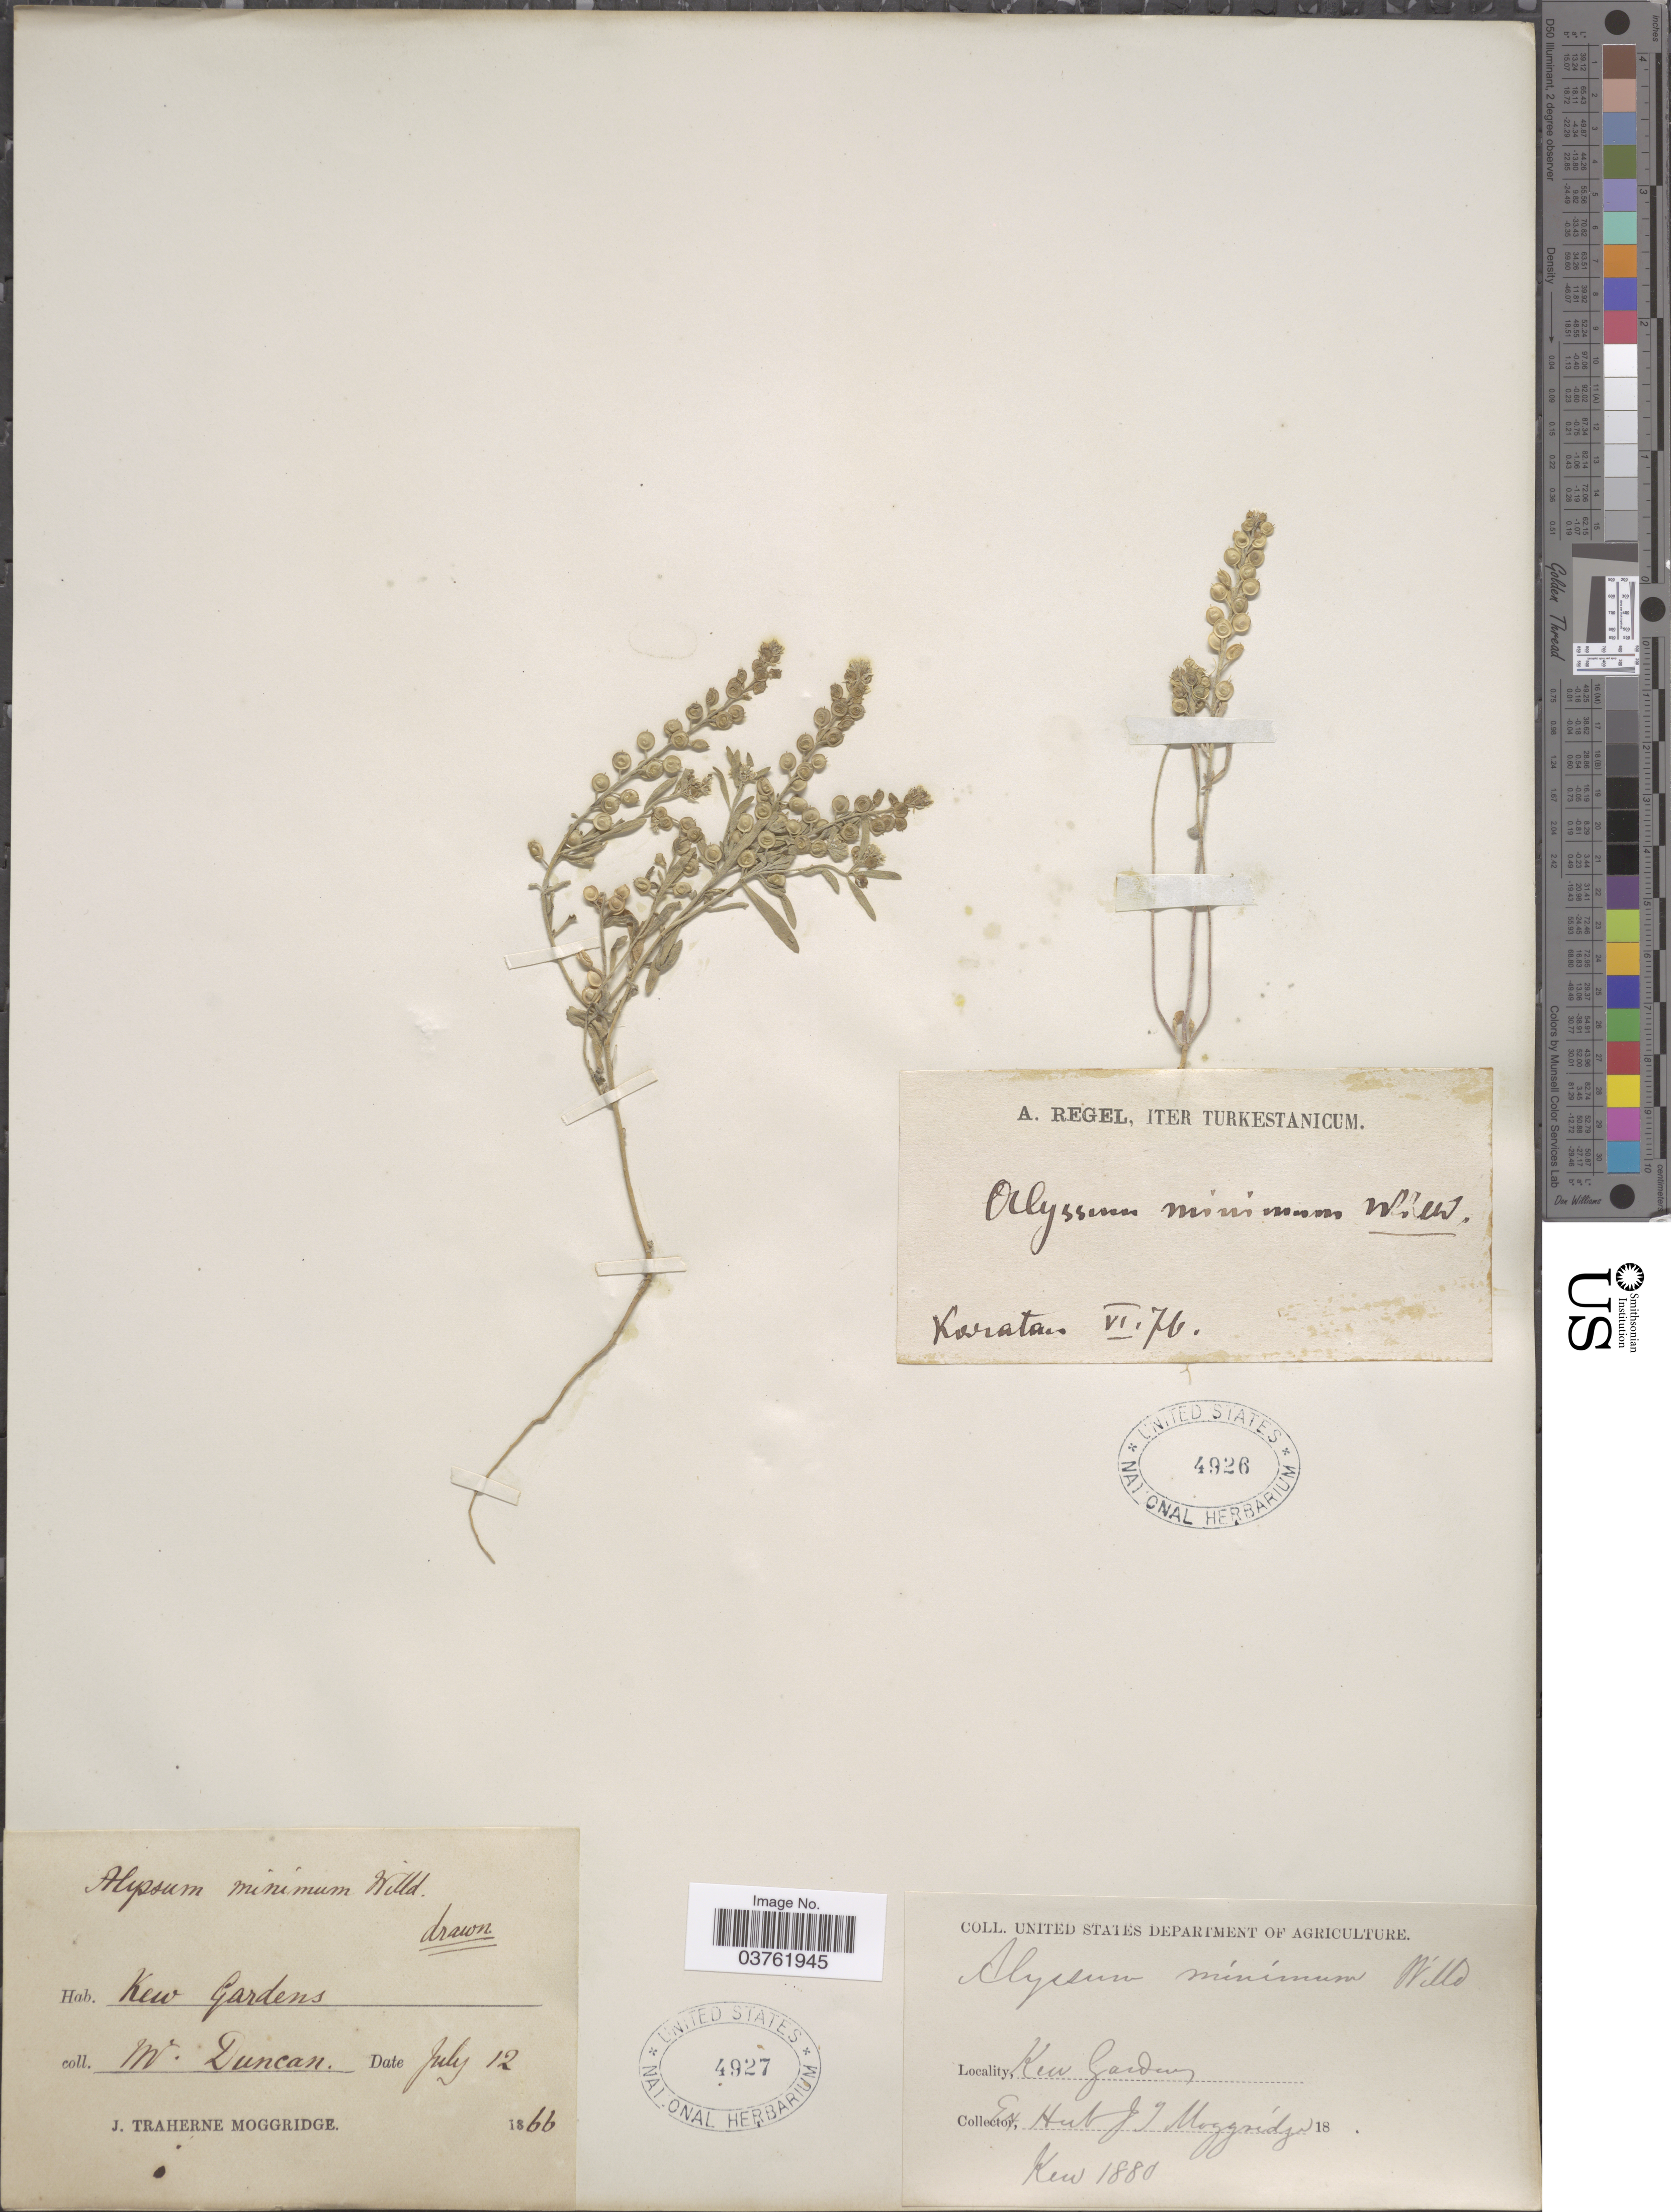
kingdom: Plantae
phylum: Tracheophyta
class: Magnoliopsida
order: Brassicales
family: Brassicaceae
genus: Alyssum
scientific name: Alyssum minimum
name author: L.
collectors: Duncan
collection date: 1866-07-12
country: United Kingdom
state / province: England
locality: Kew Gardens.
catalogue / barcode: US 4927-2